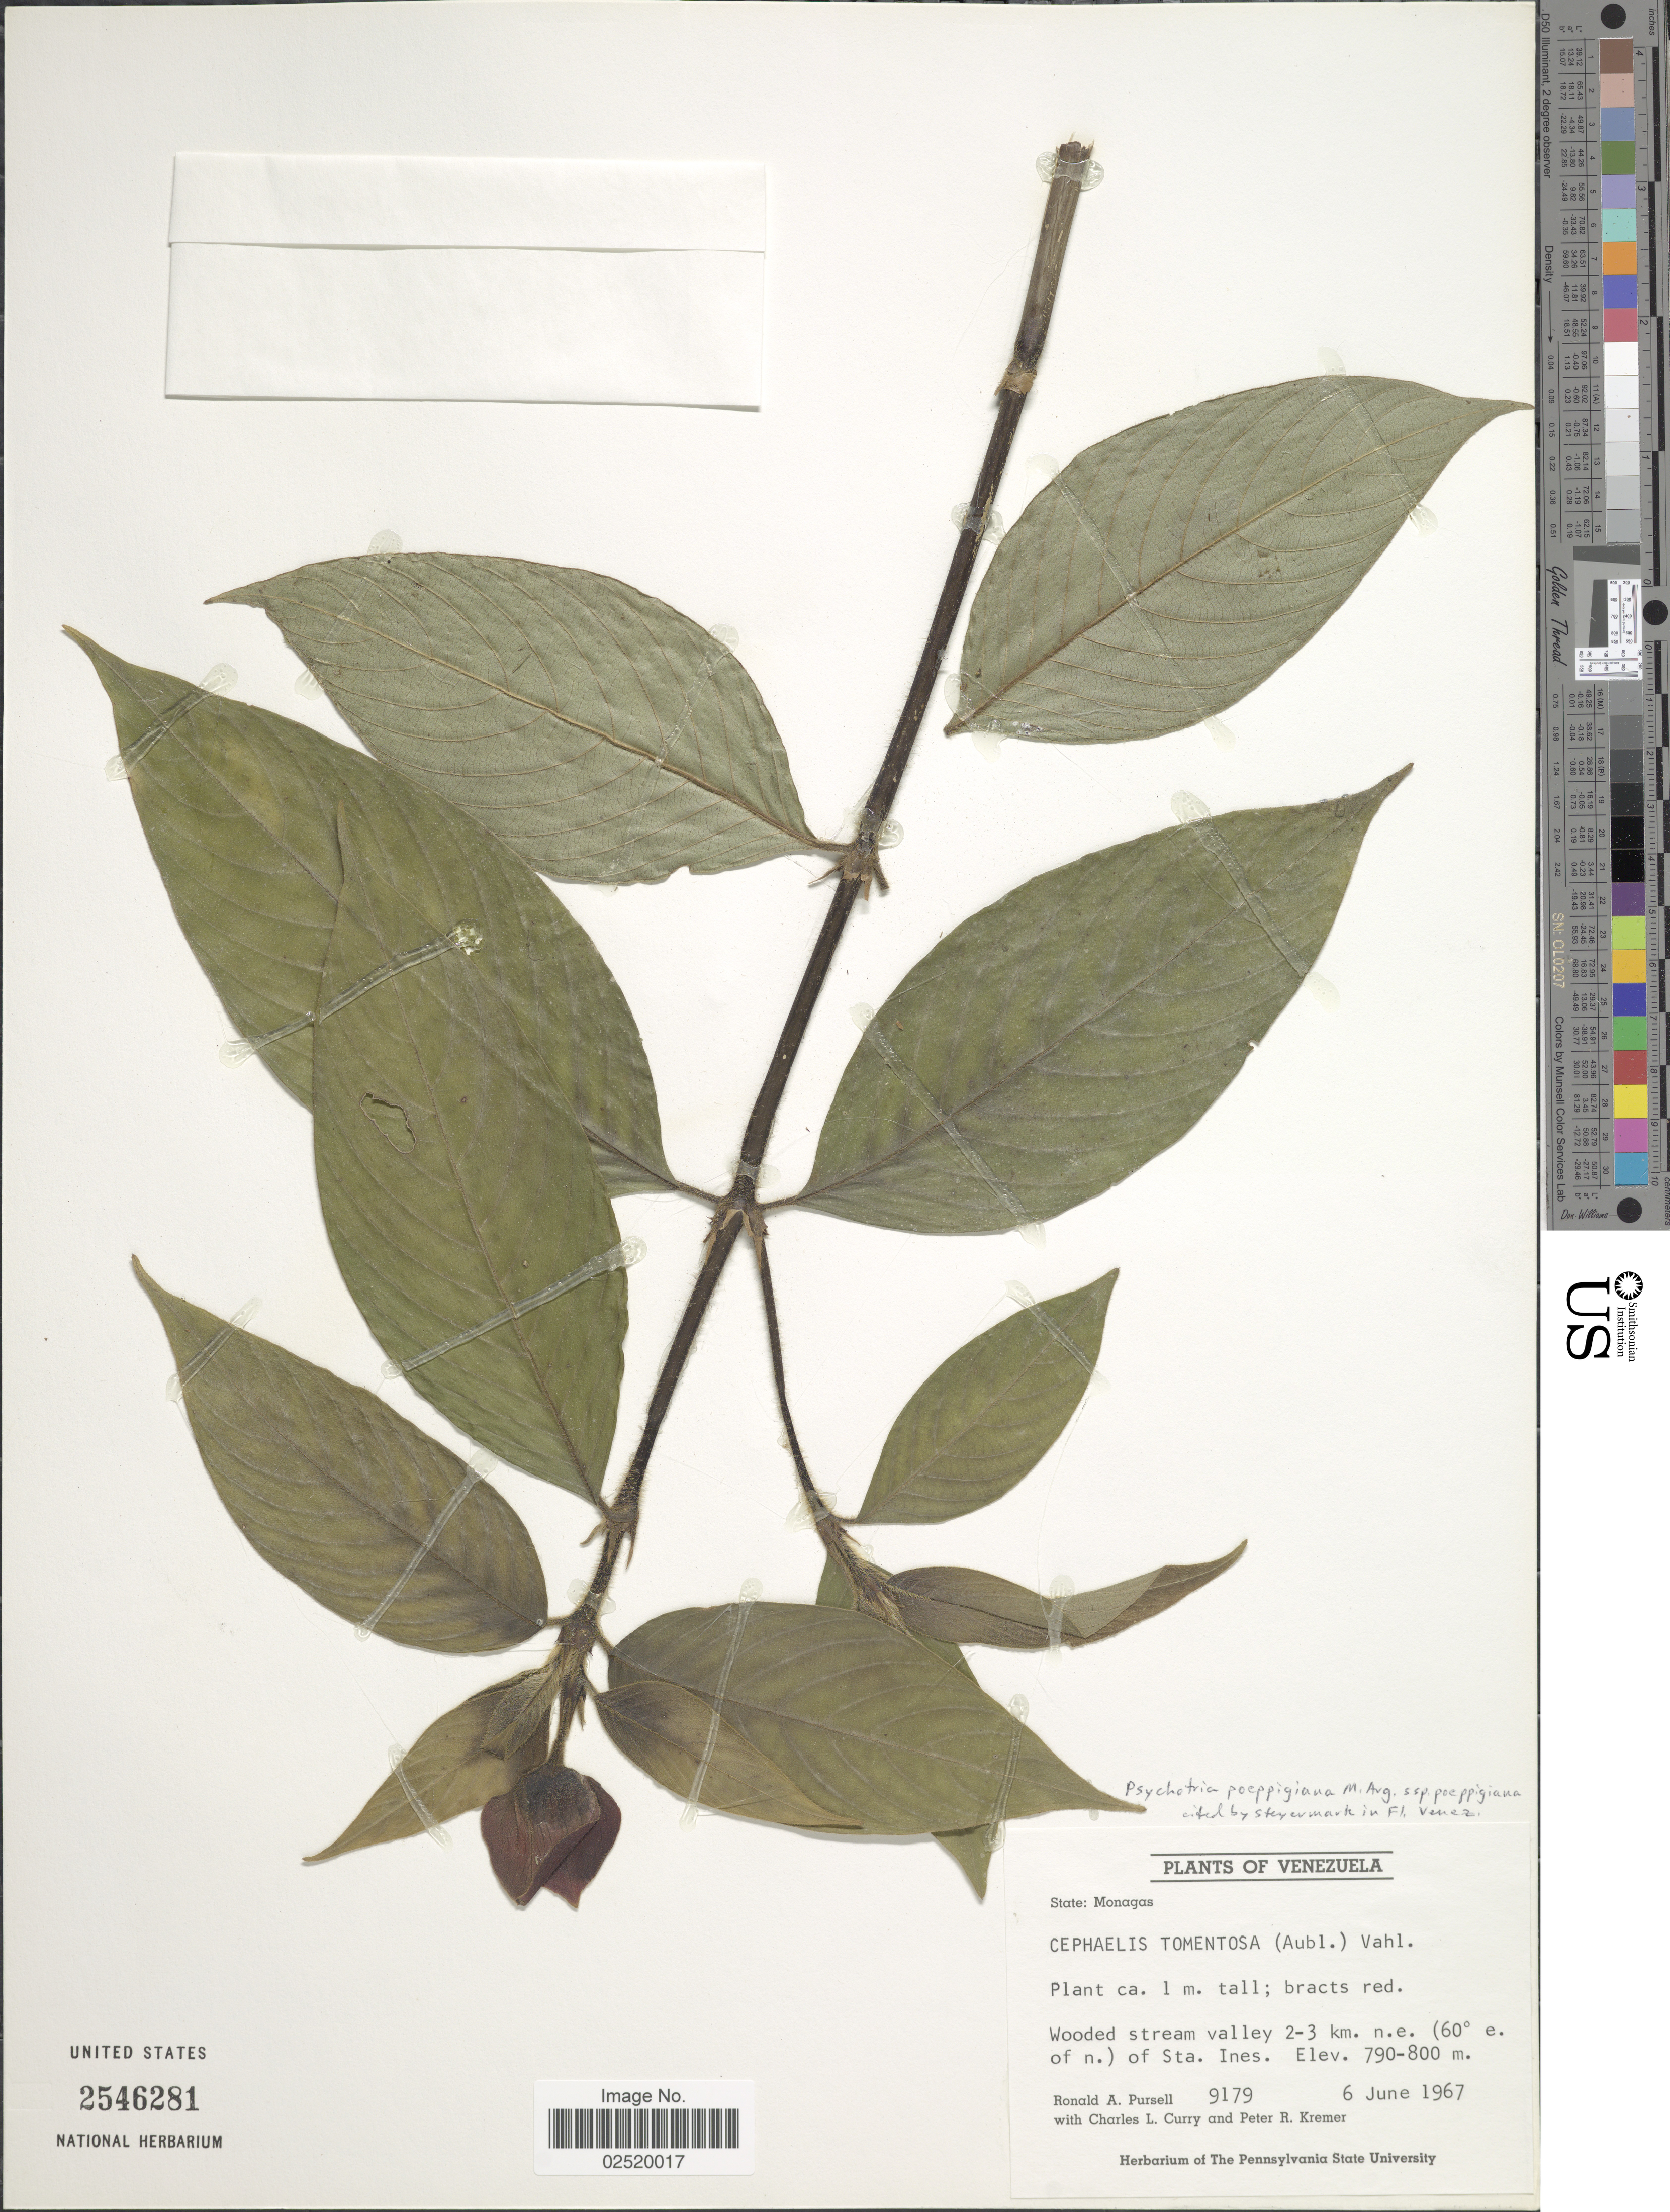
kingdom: Plantae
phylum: Tracheophyta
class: Magnoliopsida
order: Gentianales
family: Rubiaceae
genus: Psychotria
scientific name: Psychotria poeppigiana subsp. poeppigiana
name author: Müll. Arg.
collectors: R. A. Pursell, C. L. Curry & P. Kremer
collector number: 9179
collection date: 1967-06-06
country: Venezuela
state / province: Monagas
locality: State: Monagas, Wooded stream, valley 2-3 km. n.e. (60° e of n.) of Sta. Ines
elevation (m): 790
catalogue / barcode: US 2546281